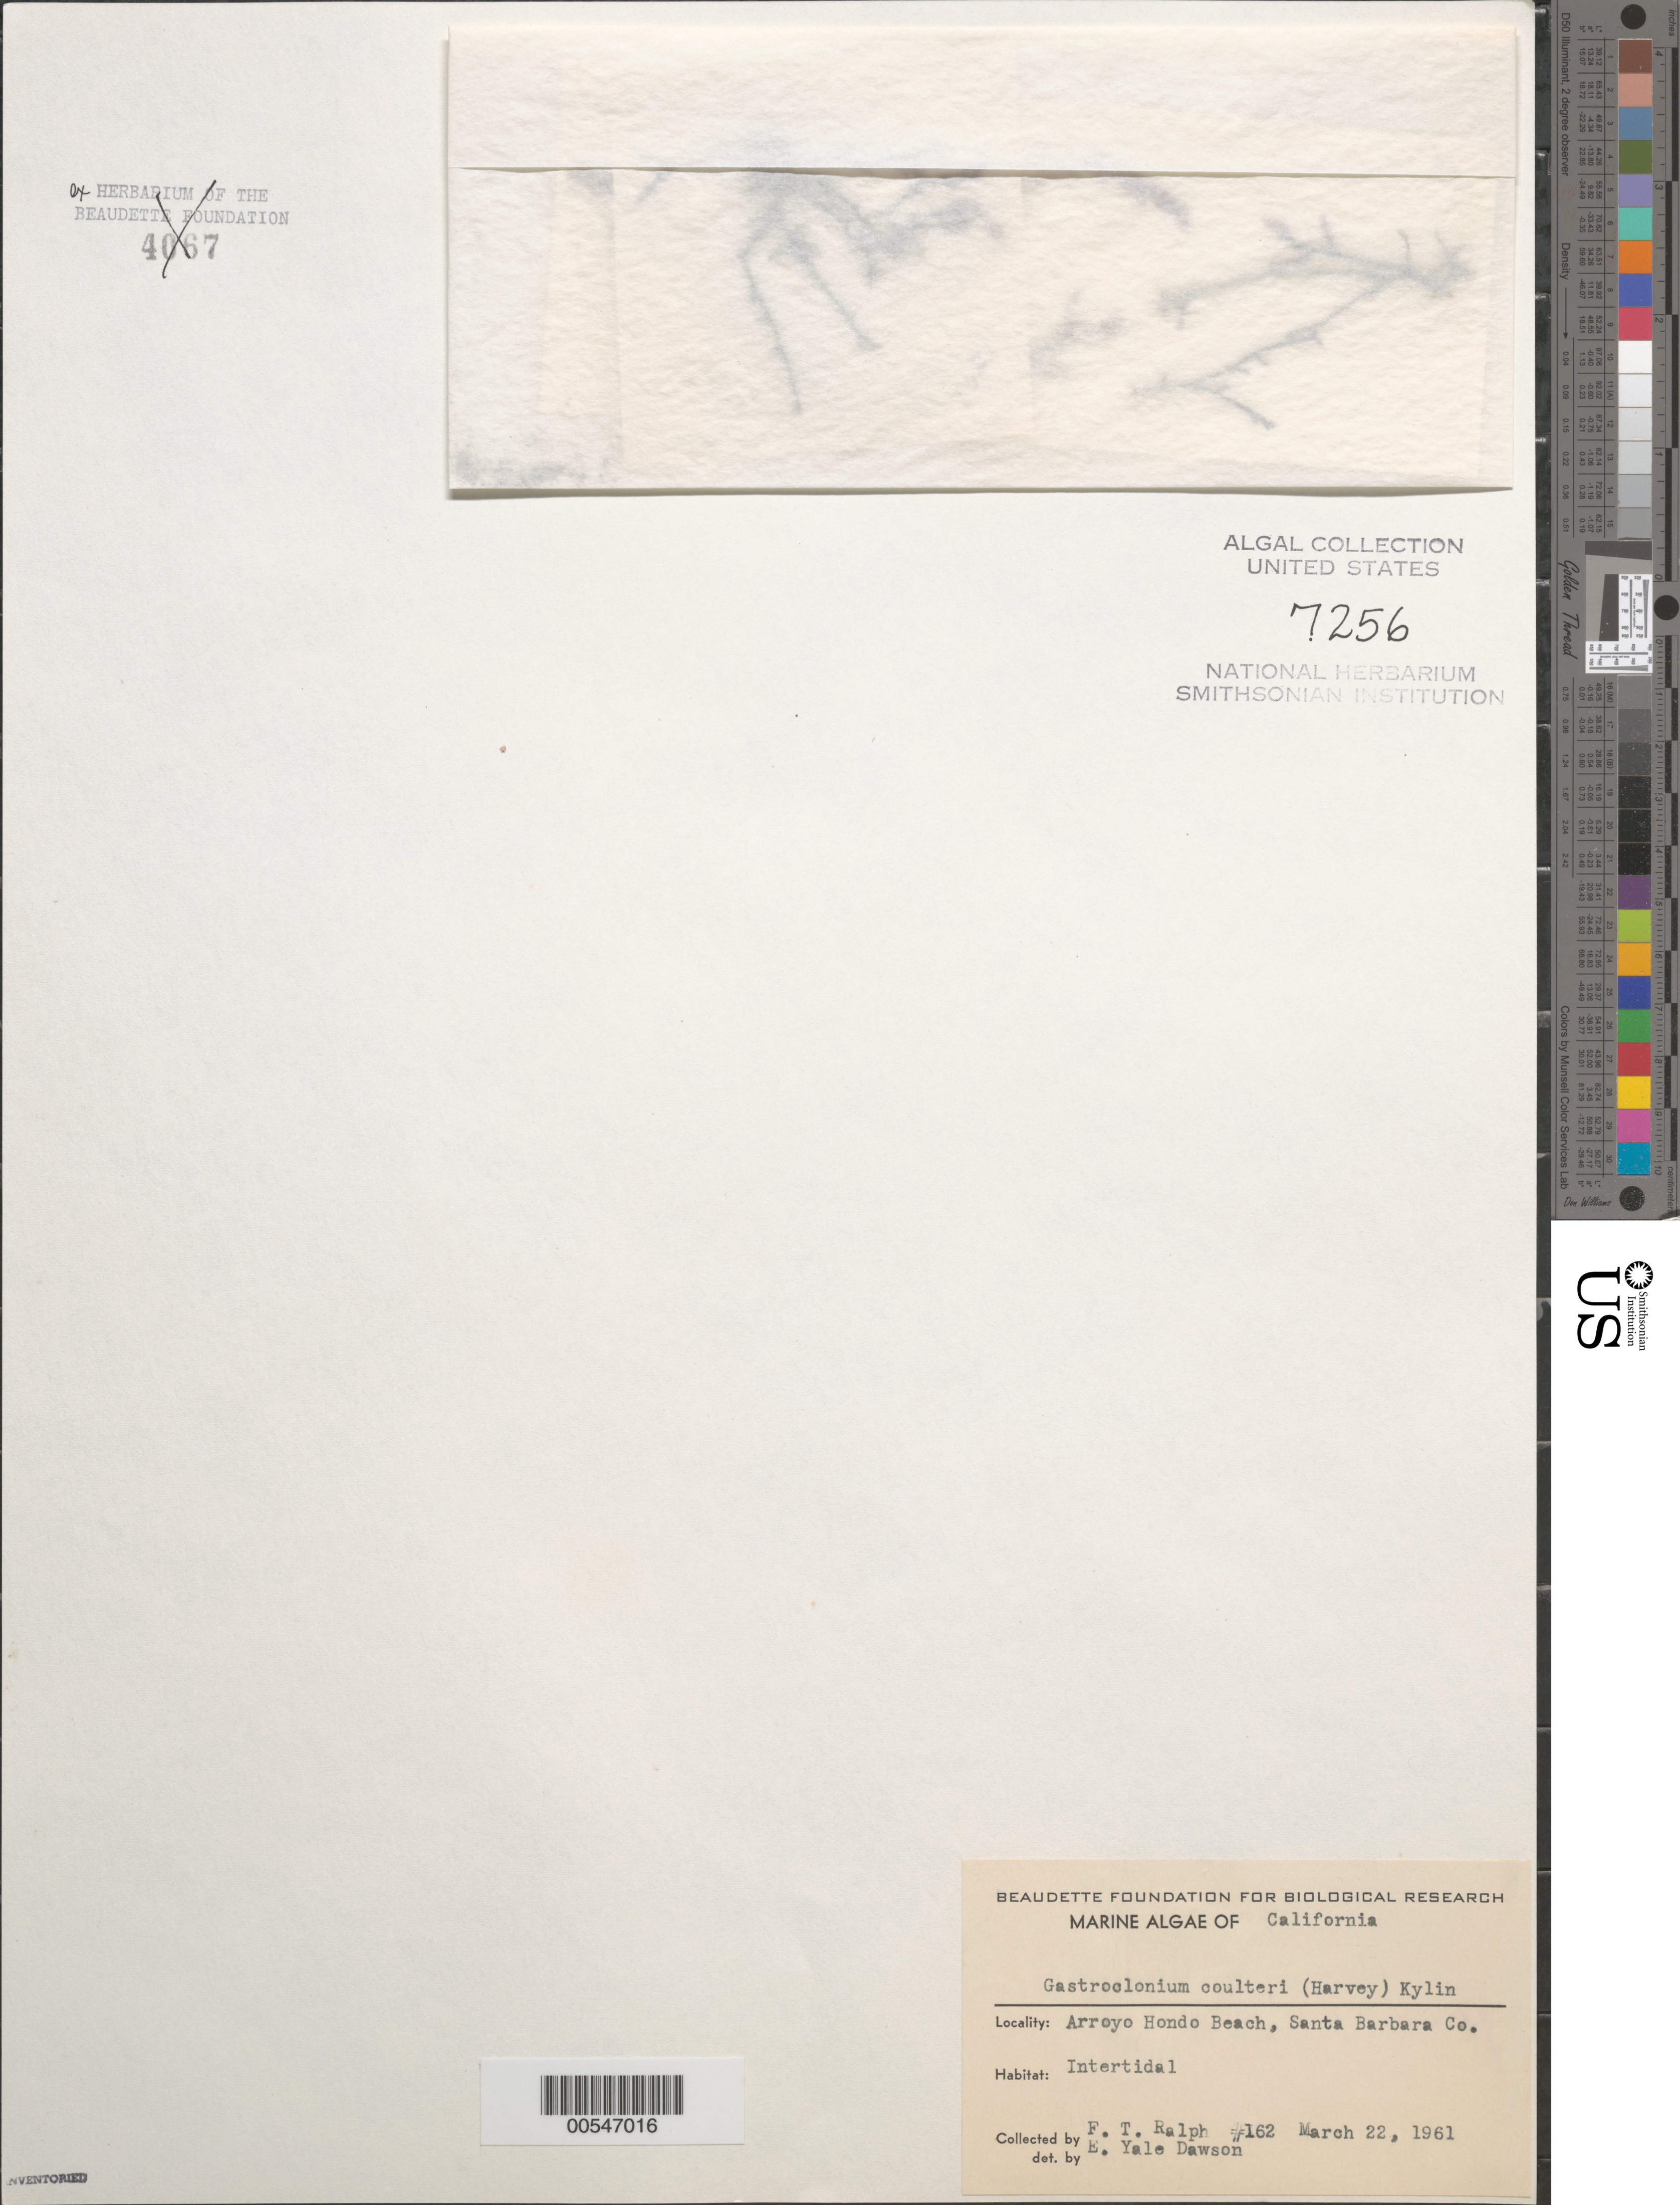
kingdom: Plantae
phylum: Rhodophyta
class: Florideophyceae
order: Rhodymeniales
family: Champiaceae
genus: Neogastroclonium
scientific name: Neogastroclonium subarticulatum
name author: (Turner) L. Le Gall et al.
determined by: Algae name updating Project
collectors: F. Ralph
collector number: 162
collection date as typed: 22 Mar 1961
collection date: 1961-03-22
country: United States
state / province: California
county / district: Santa Barbara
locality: Arroyo Honda Beach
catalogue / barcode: US 7256